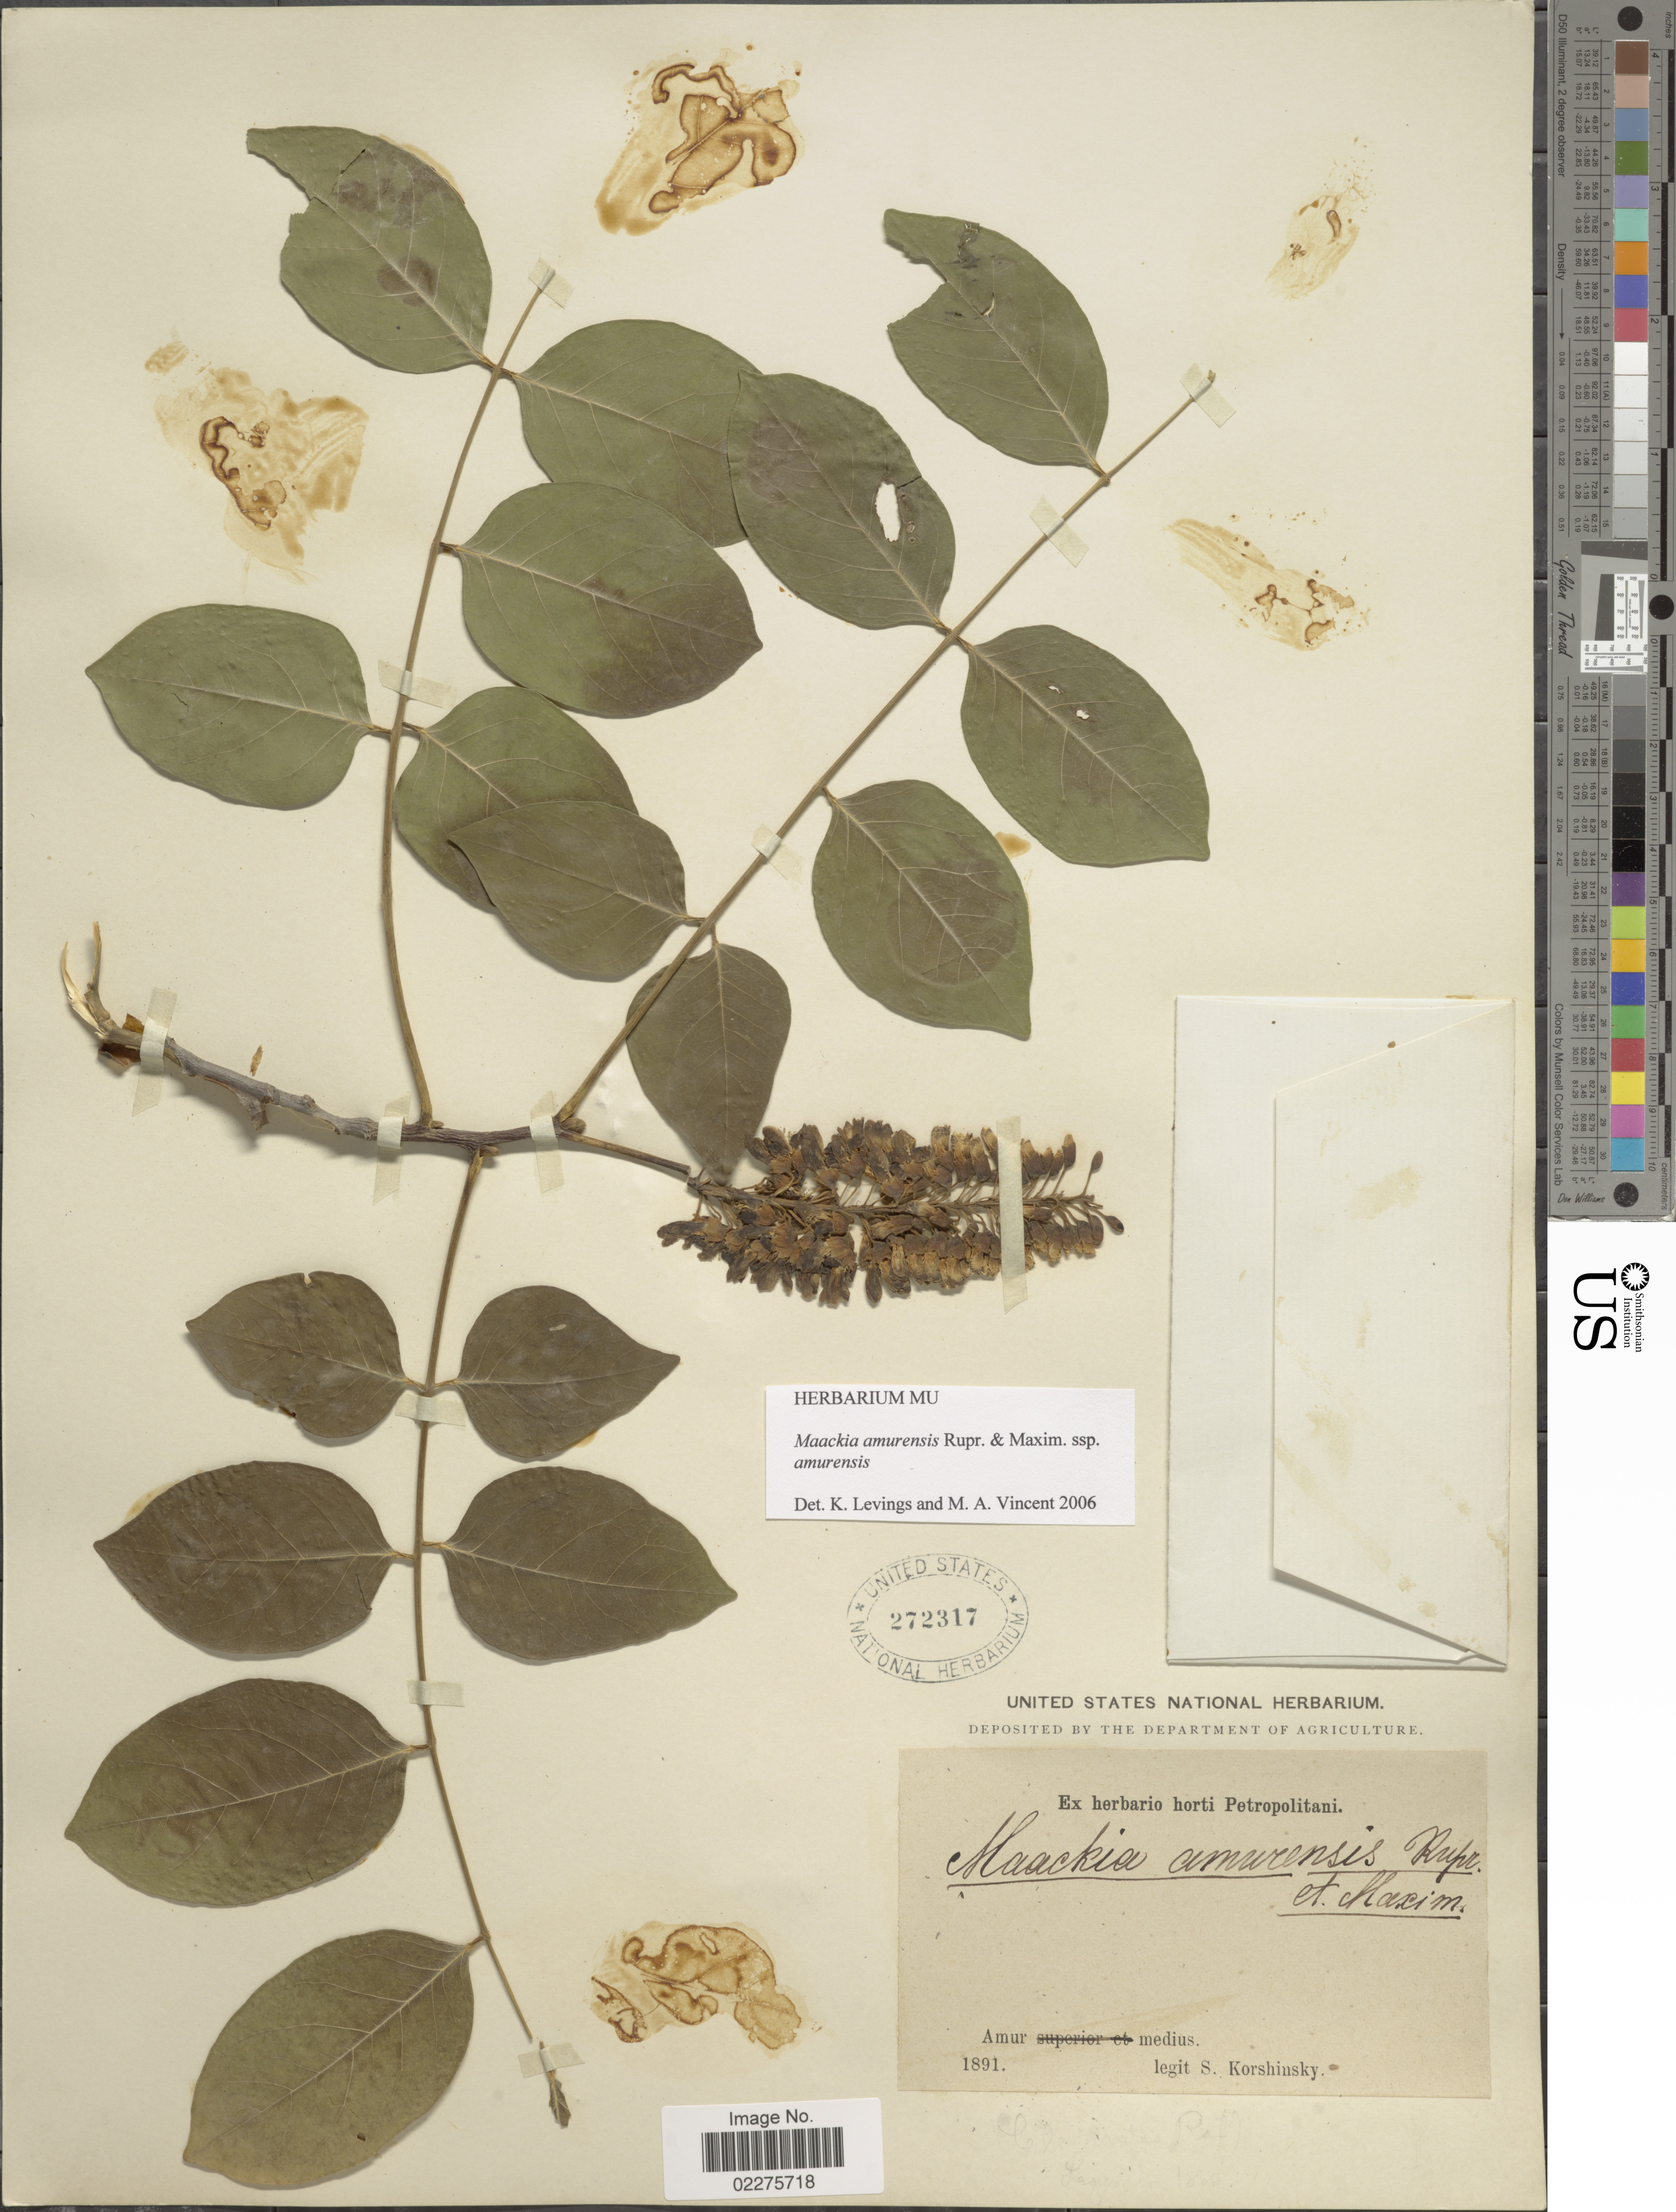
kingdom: Plantae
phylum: Tracheophyta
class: Magnoliopsida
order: Fabales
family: Fabaceae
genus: Maackia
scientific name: Maackia amurensis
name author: Rupr.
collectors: S. I. Korshinsky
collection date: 1891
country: Russian Federation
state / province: Amur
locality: Amur medius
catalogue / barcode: US 272317